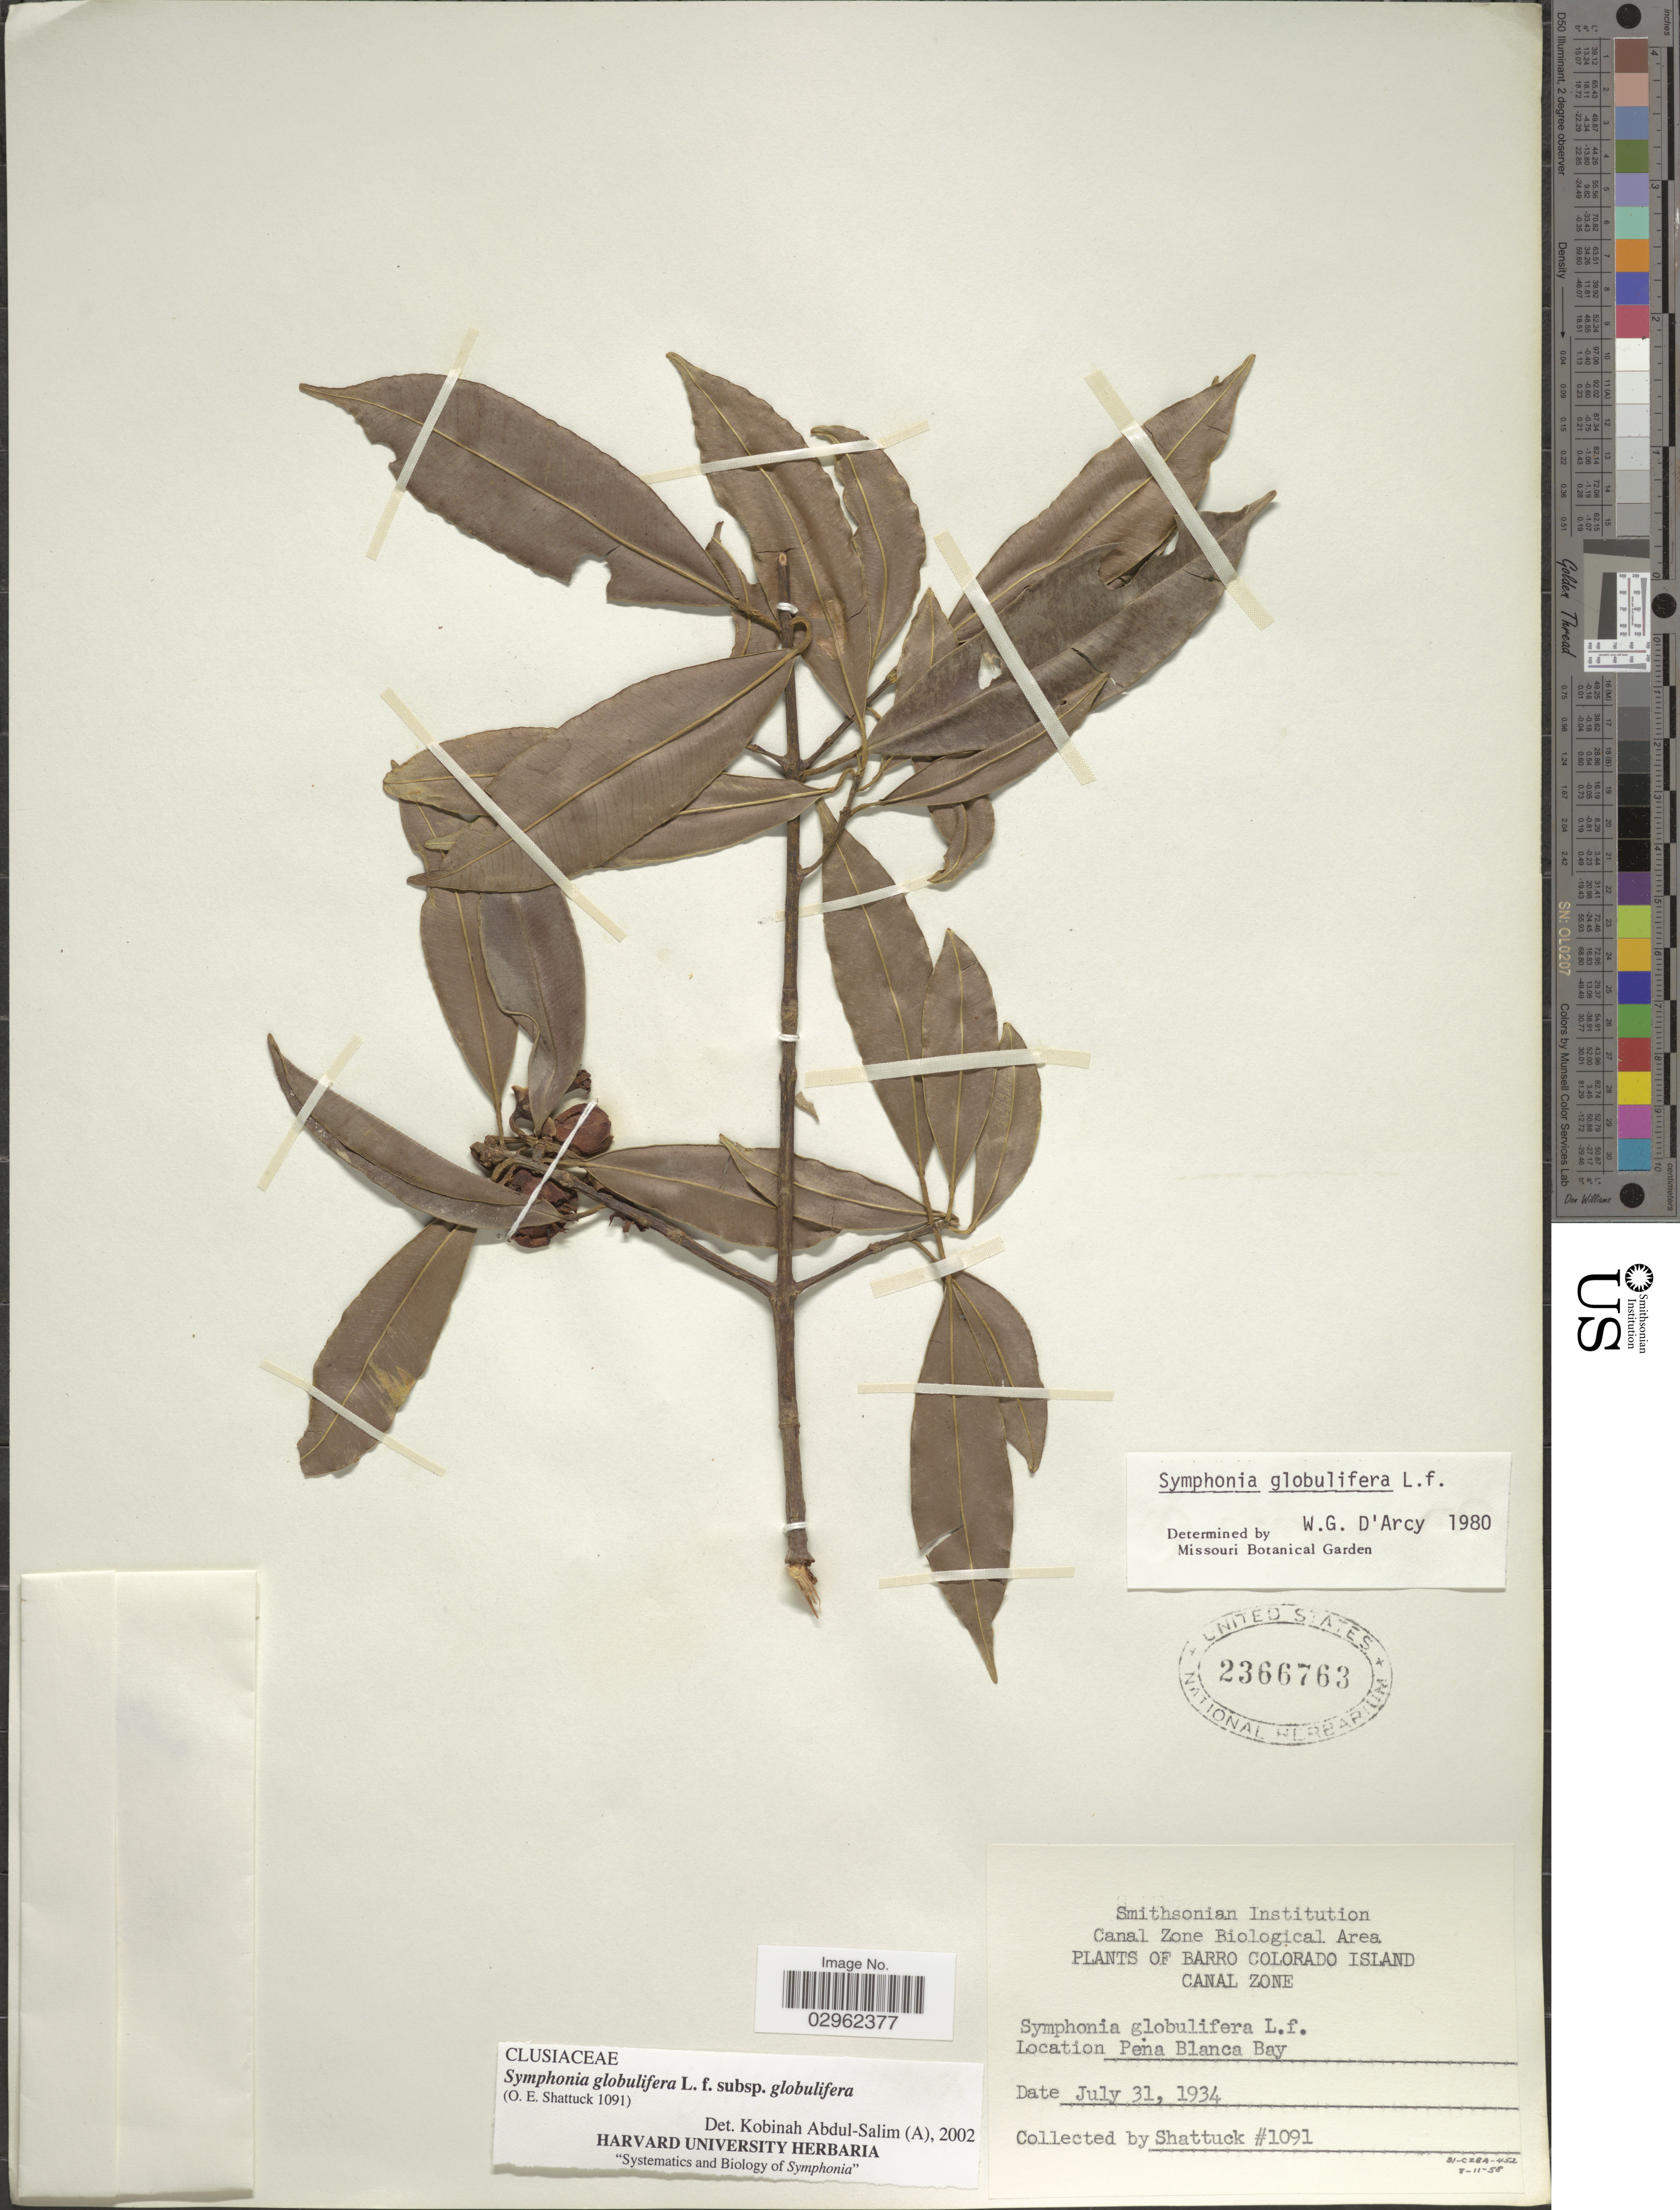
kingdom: Plantae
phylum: Tracheophyta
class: Magnoliopsida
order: Malpighiales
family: Clusiaceae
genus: Symphonia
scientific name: Symphonia globulifera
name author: L. f.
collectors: Shattuck, --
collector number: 1091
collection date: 1934-07-31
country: Panama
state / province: Panamá Oeste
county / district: Canal Zone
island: Barro Colorado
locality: Barro Colorado Island. Canal Zone. Pena Blanca Bay.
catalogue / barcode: US 2366763